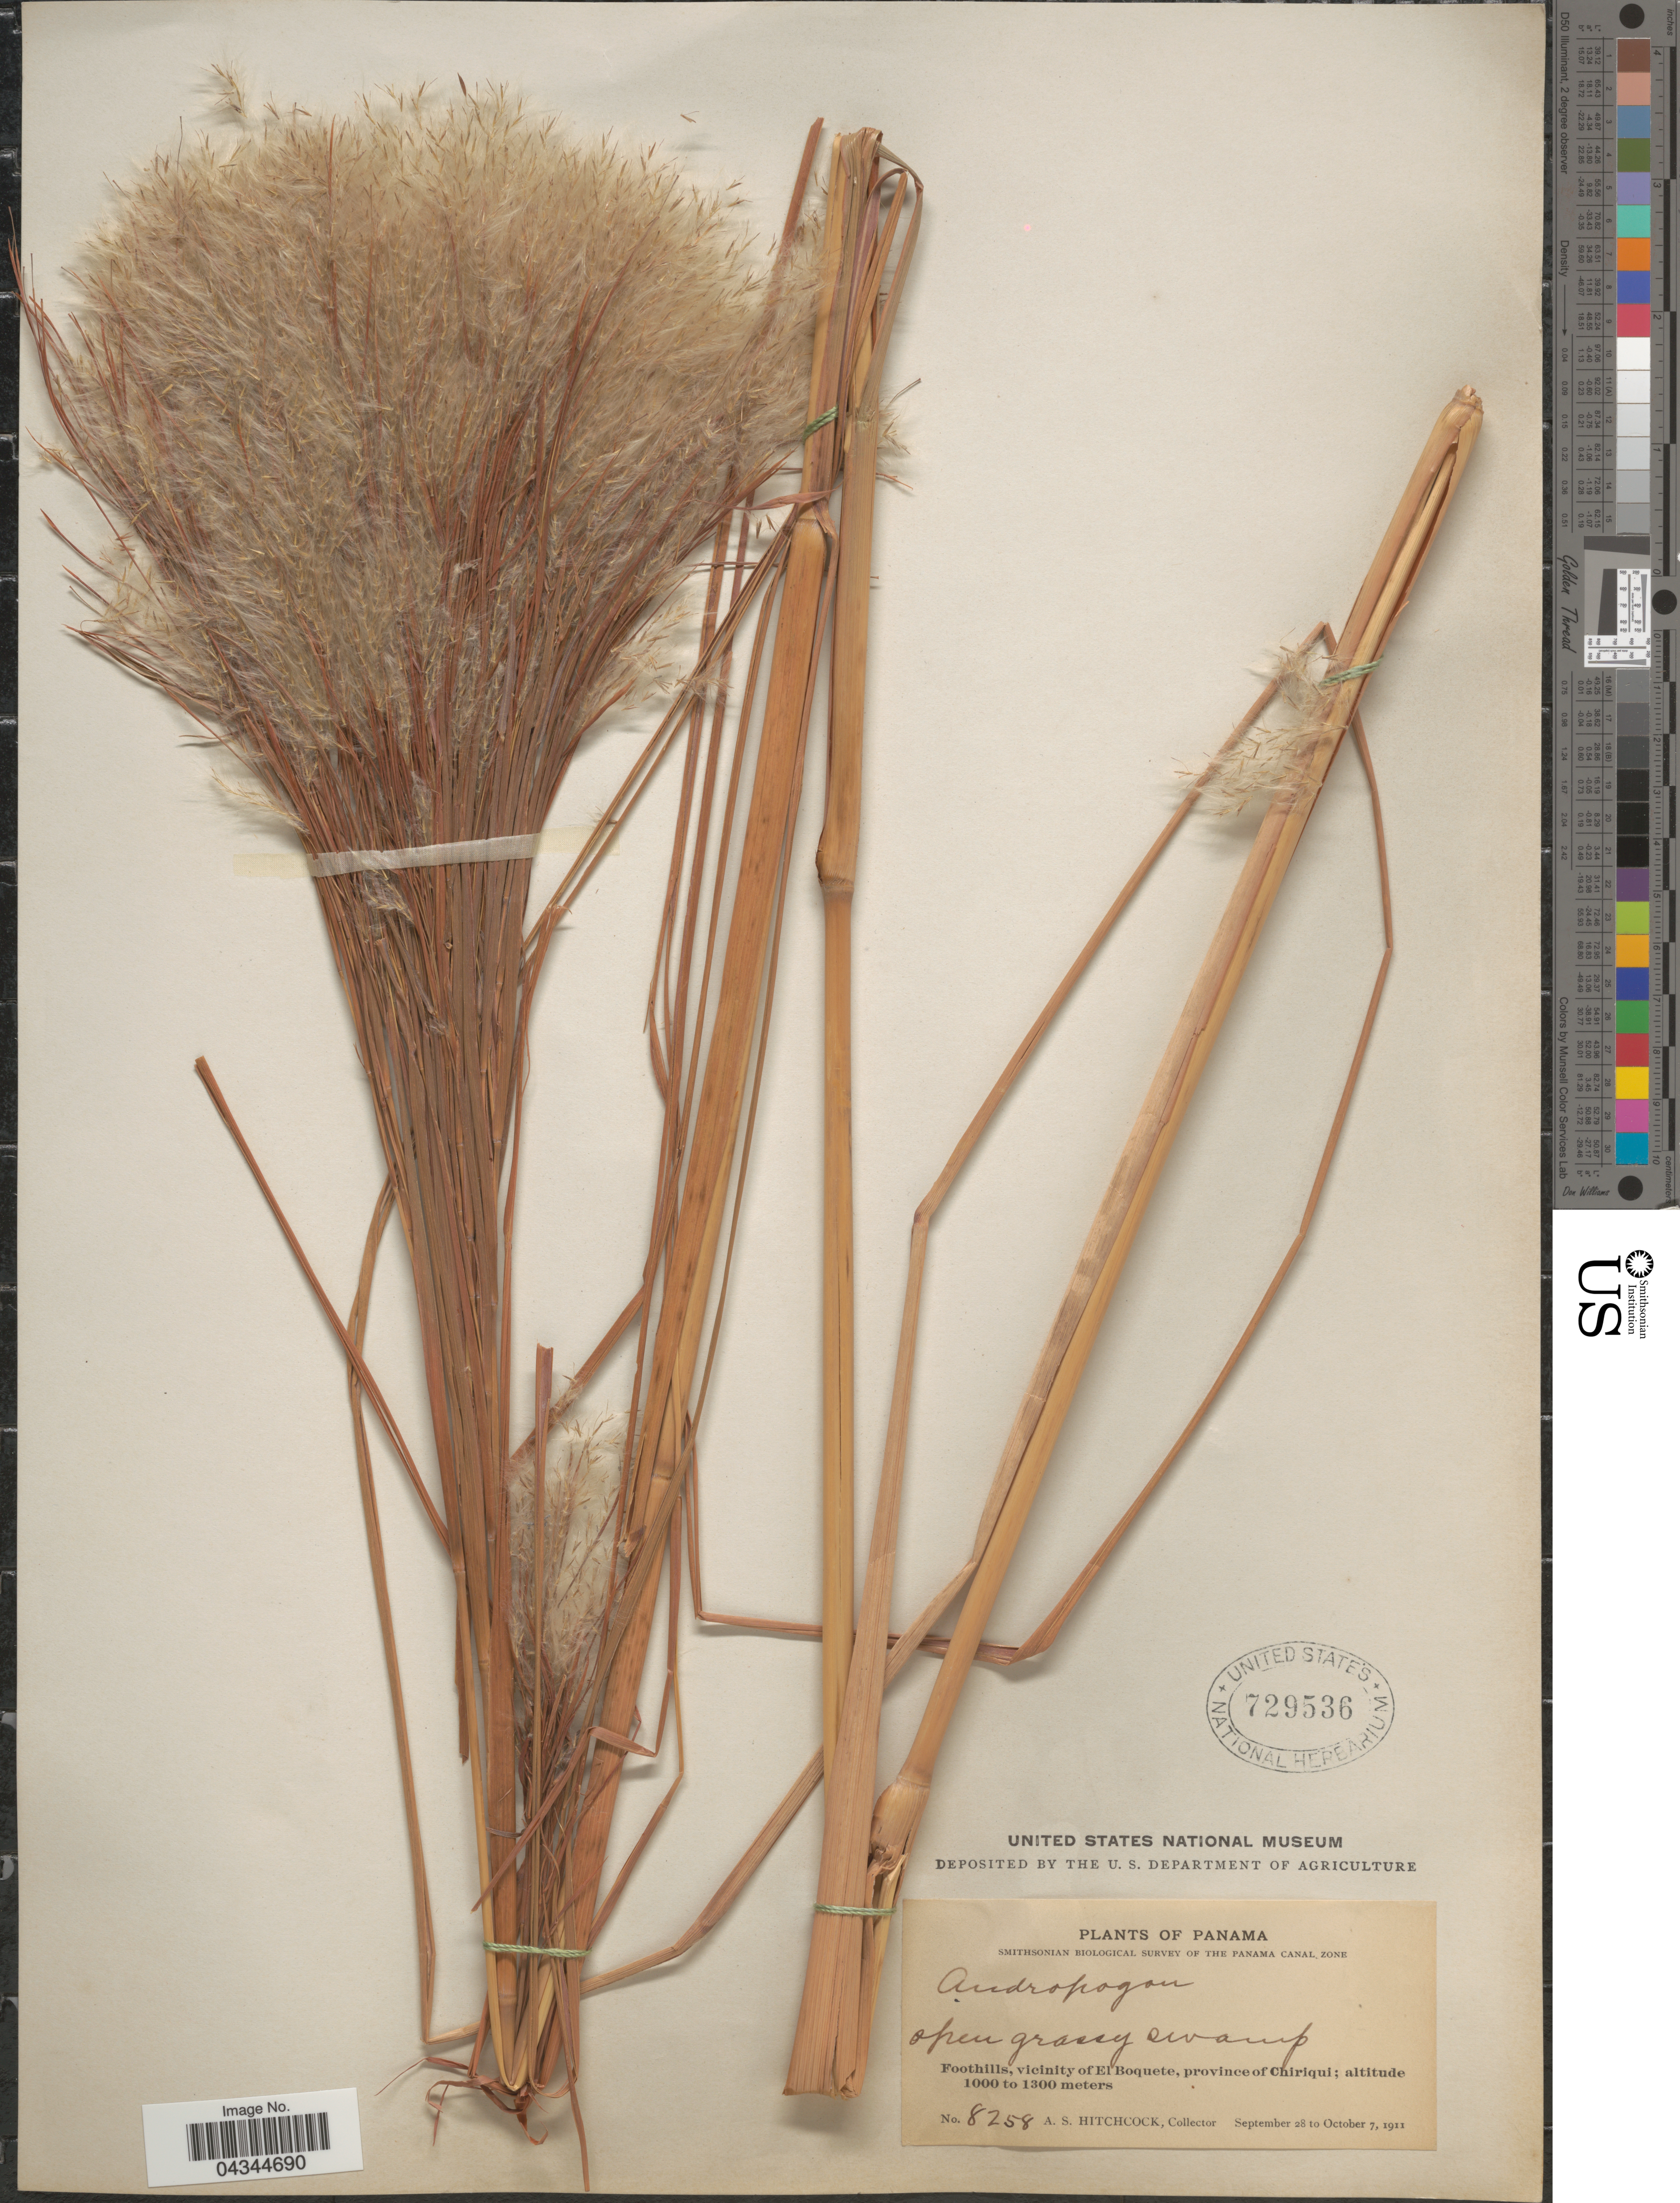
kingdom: Plantae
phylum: Tracheophyta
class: Liliopsida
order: Poales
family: Poaceae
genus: Andropogon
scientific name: Andropogon bicornis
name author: L.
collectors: A. S. Hitchcock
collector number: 8258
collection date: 1911-09-28/1911-10-07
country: Panama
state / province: Chiriqui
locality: Smithsonian Biological Survey of the Panama Canal Zone. Foothills, vicinity of El Boquete.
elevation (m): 1000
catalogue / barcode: US 729536